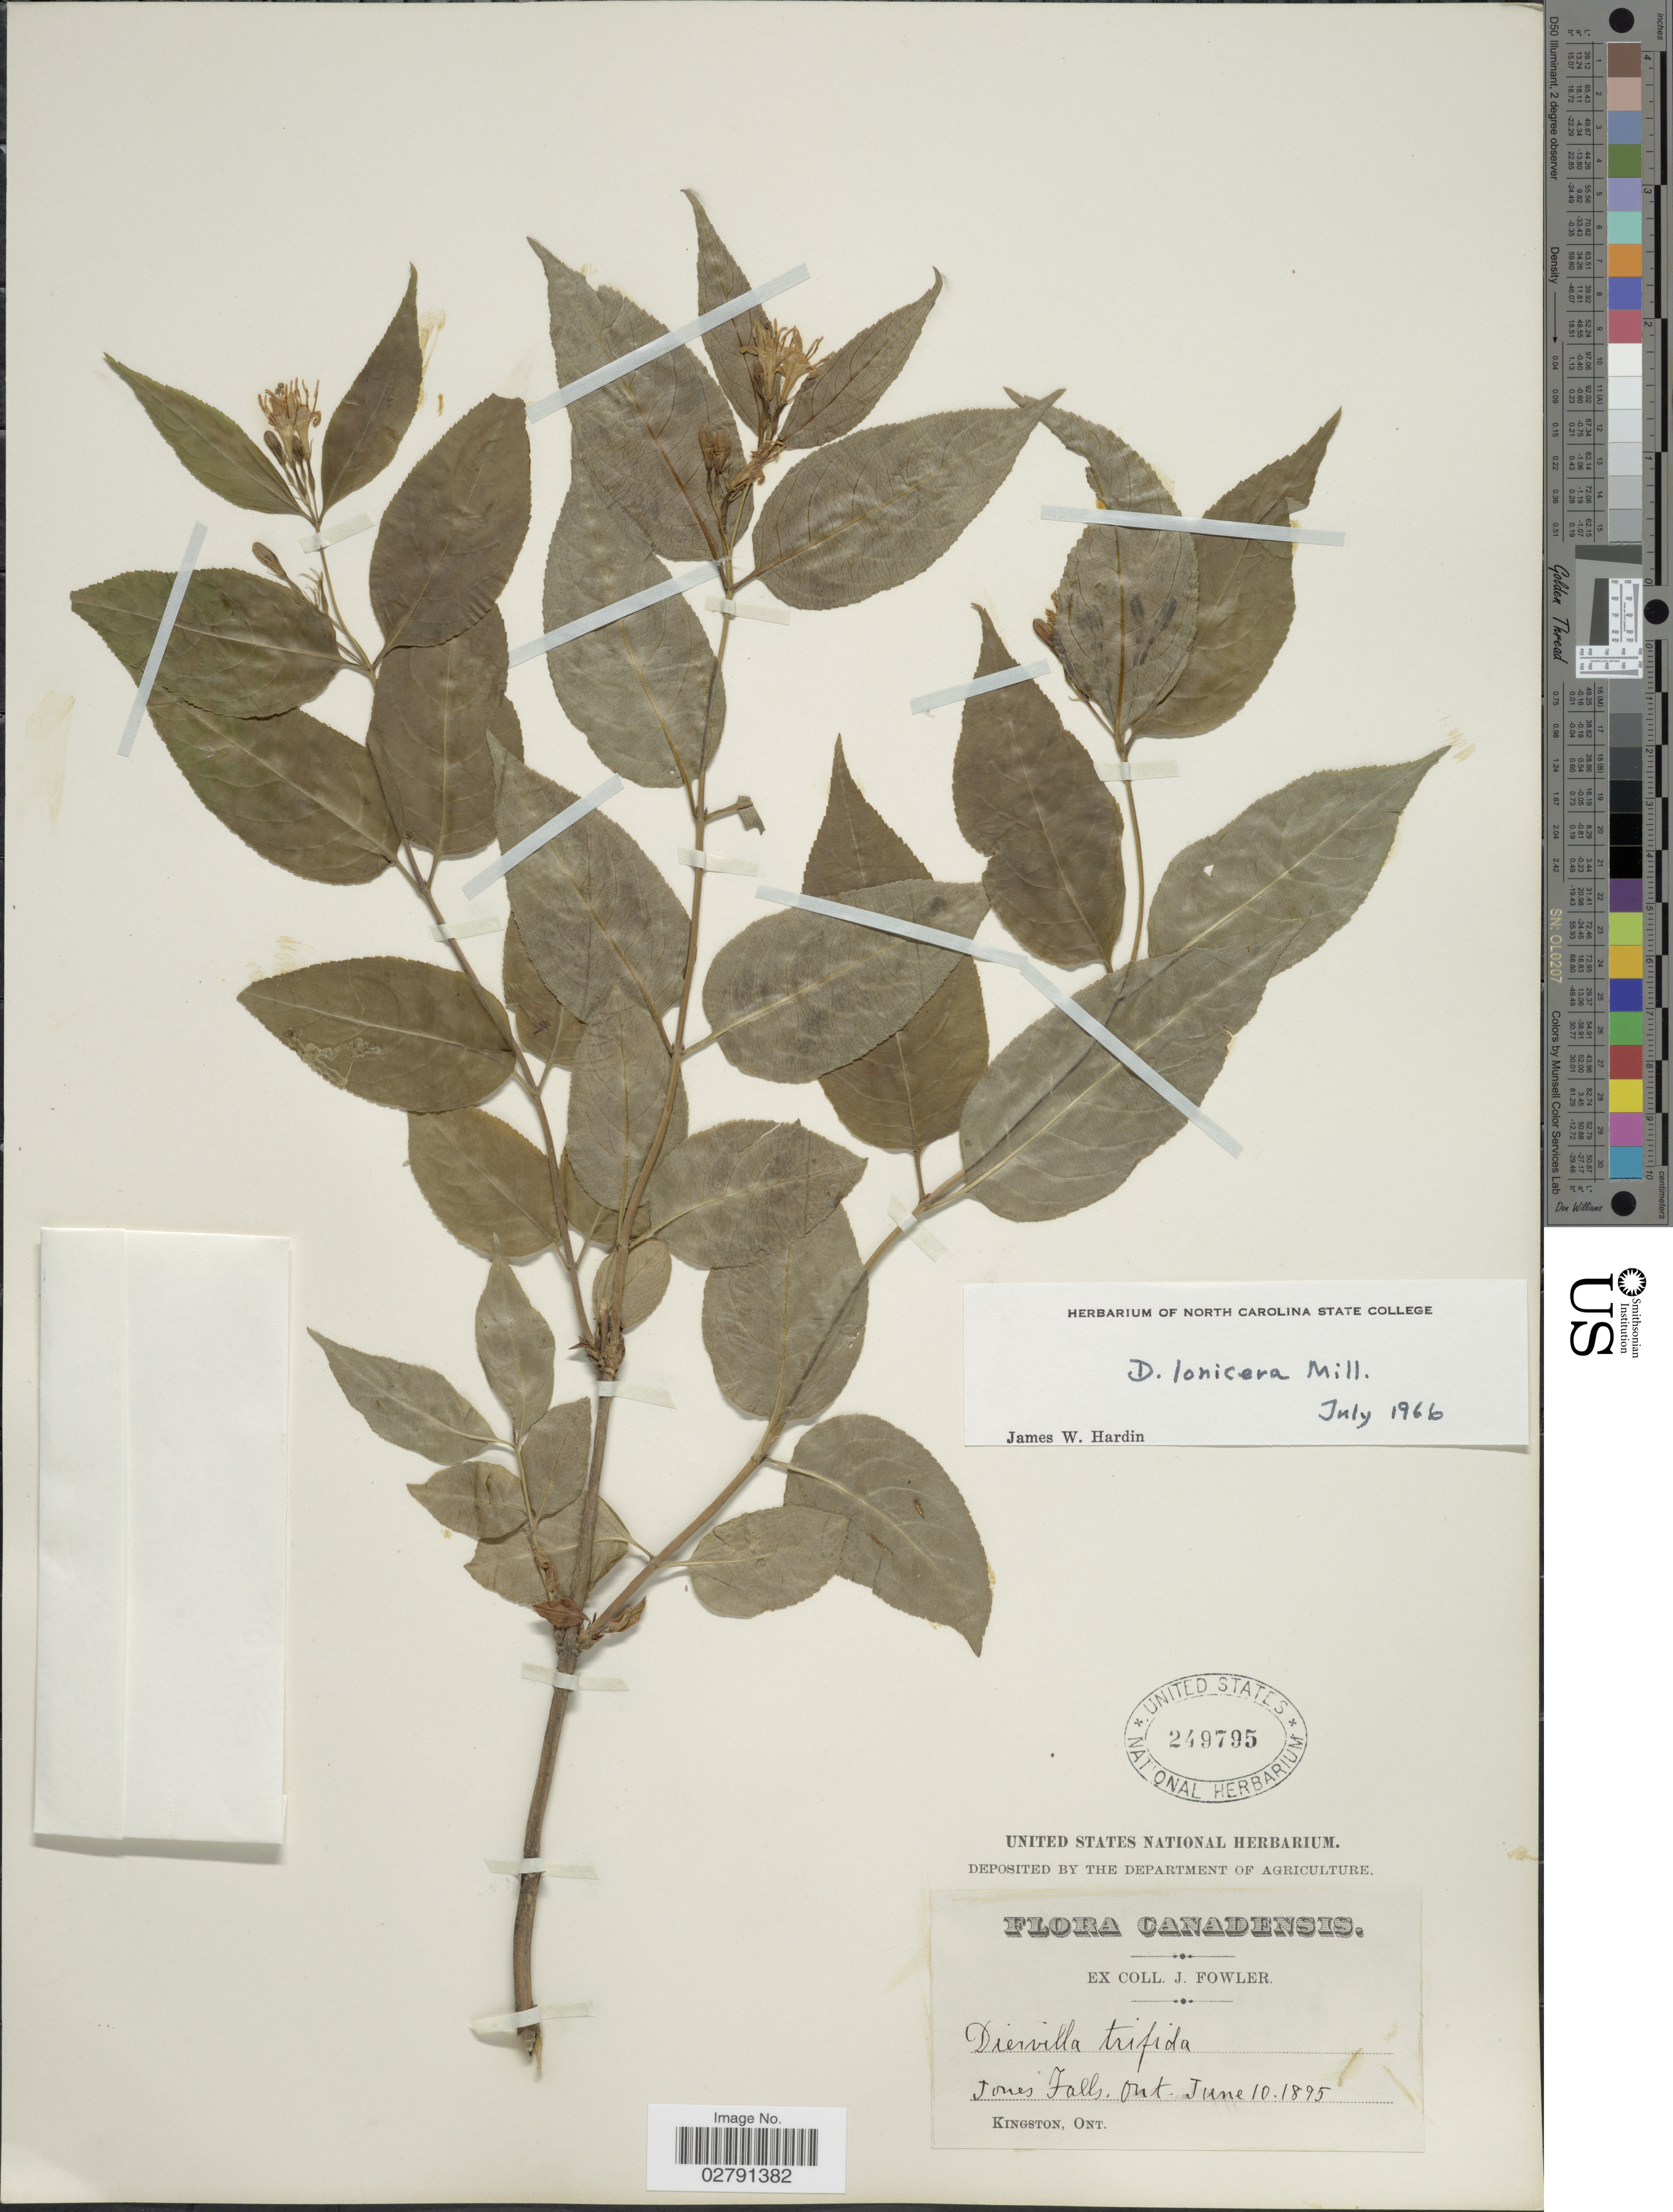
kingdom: Plantae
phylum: Tracheophyta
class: Magnoliopsida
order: Dipsacales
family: Caprifoliaceae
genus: Diervilla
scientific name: Diervilla lonicera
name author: Mill.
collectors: J. P. Fowler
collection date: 1895-06-10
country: Canada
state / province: Ontario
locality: Jones Falls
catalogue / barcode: US 249795